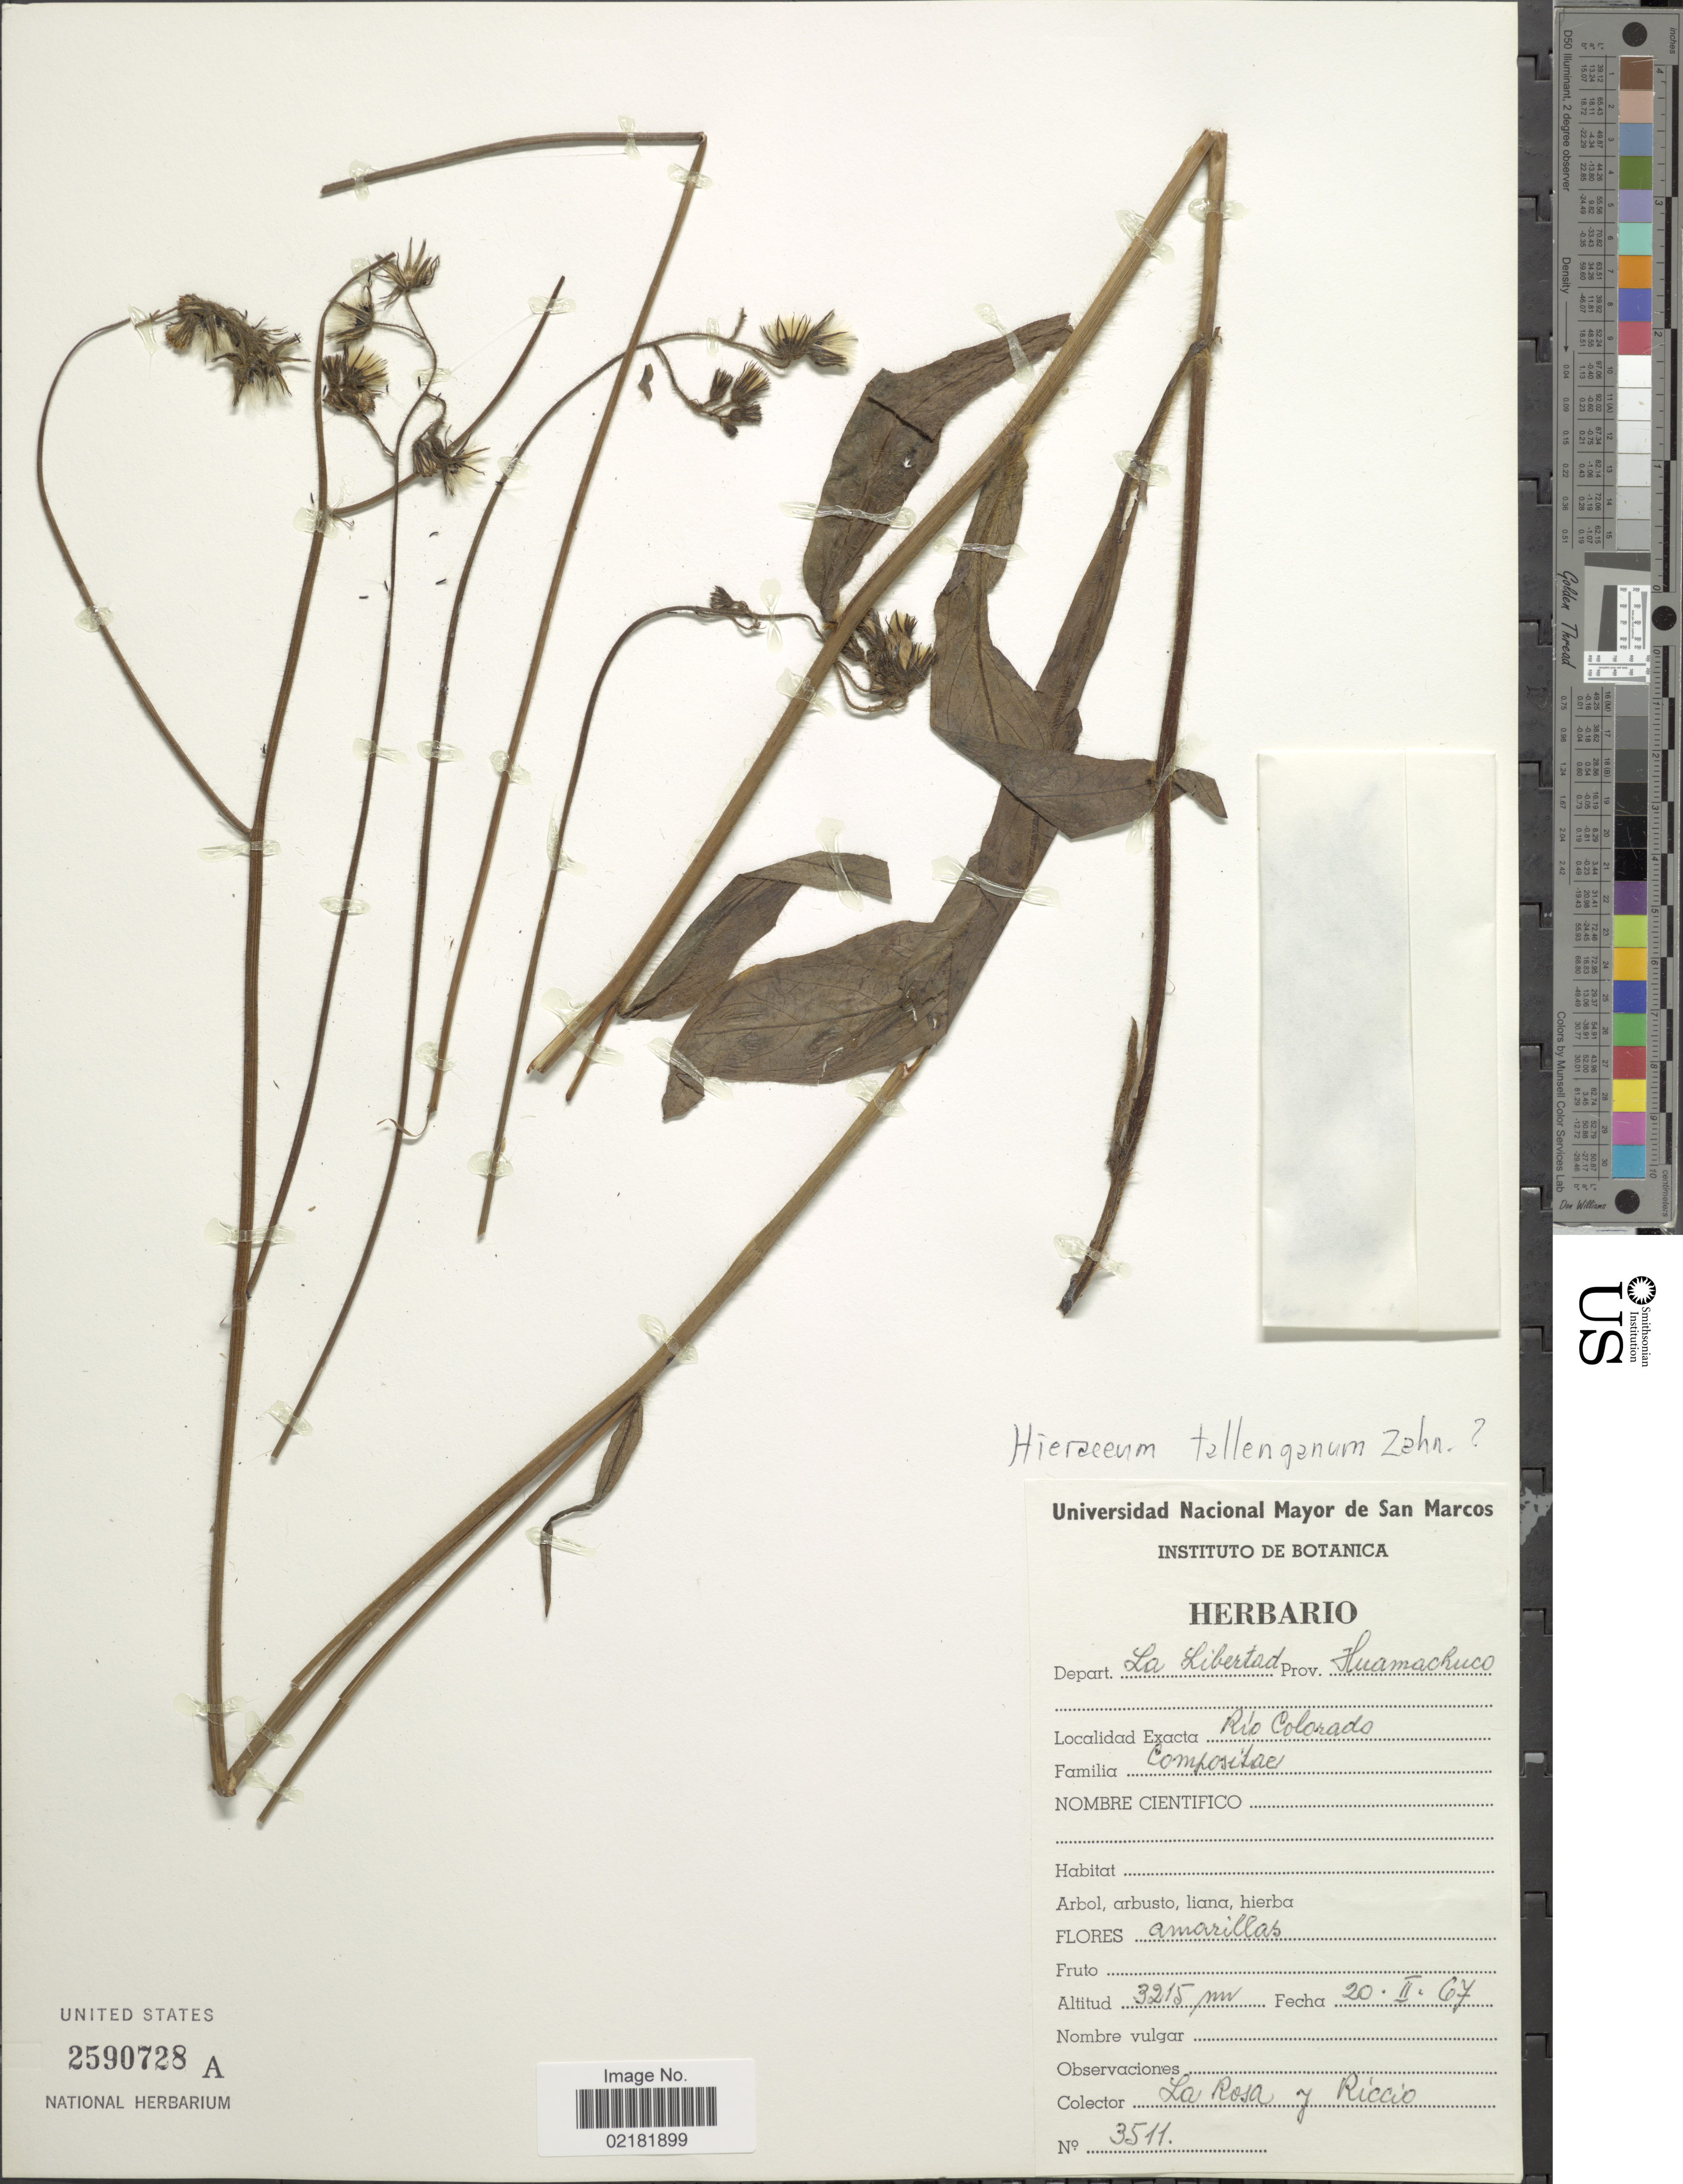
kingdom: Plantae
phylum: Tracheophyta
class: Magnoliopsida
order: Asterales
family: Asteraceae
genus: Hieracium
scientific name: Hieracium tallenganum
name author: Zahn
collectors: -. La Rosa & F. Riccio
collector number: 3511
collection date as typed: Transcribed d/m/y: 20/2/67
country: Peru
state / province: La Libertad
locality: Prov. Huamachuco, Rio Colorado.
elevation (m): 3215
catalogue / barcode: US 2590728A